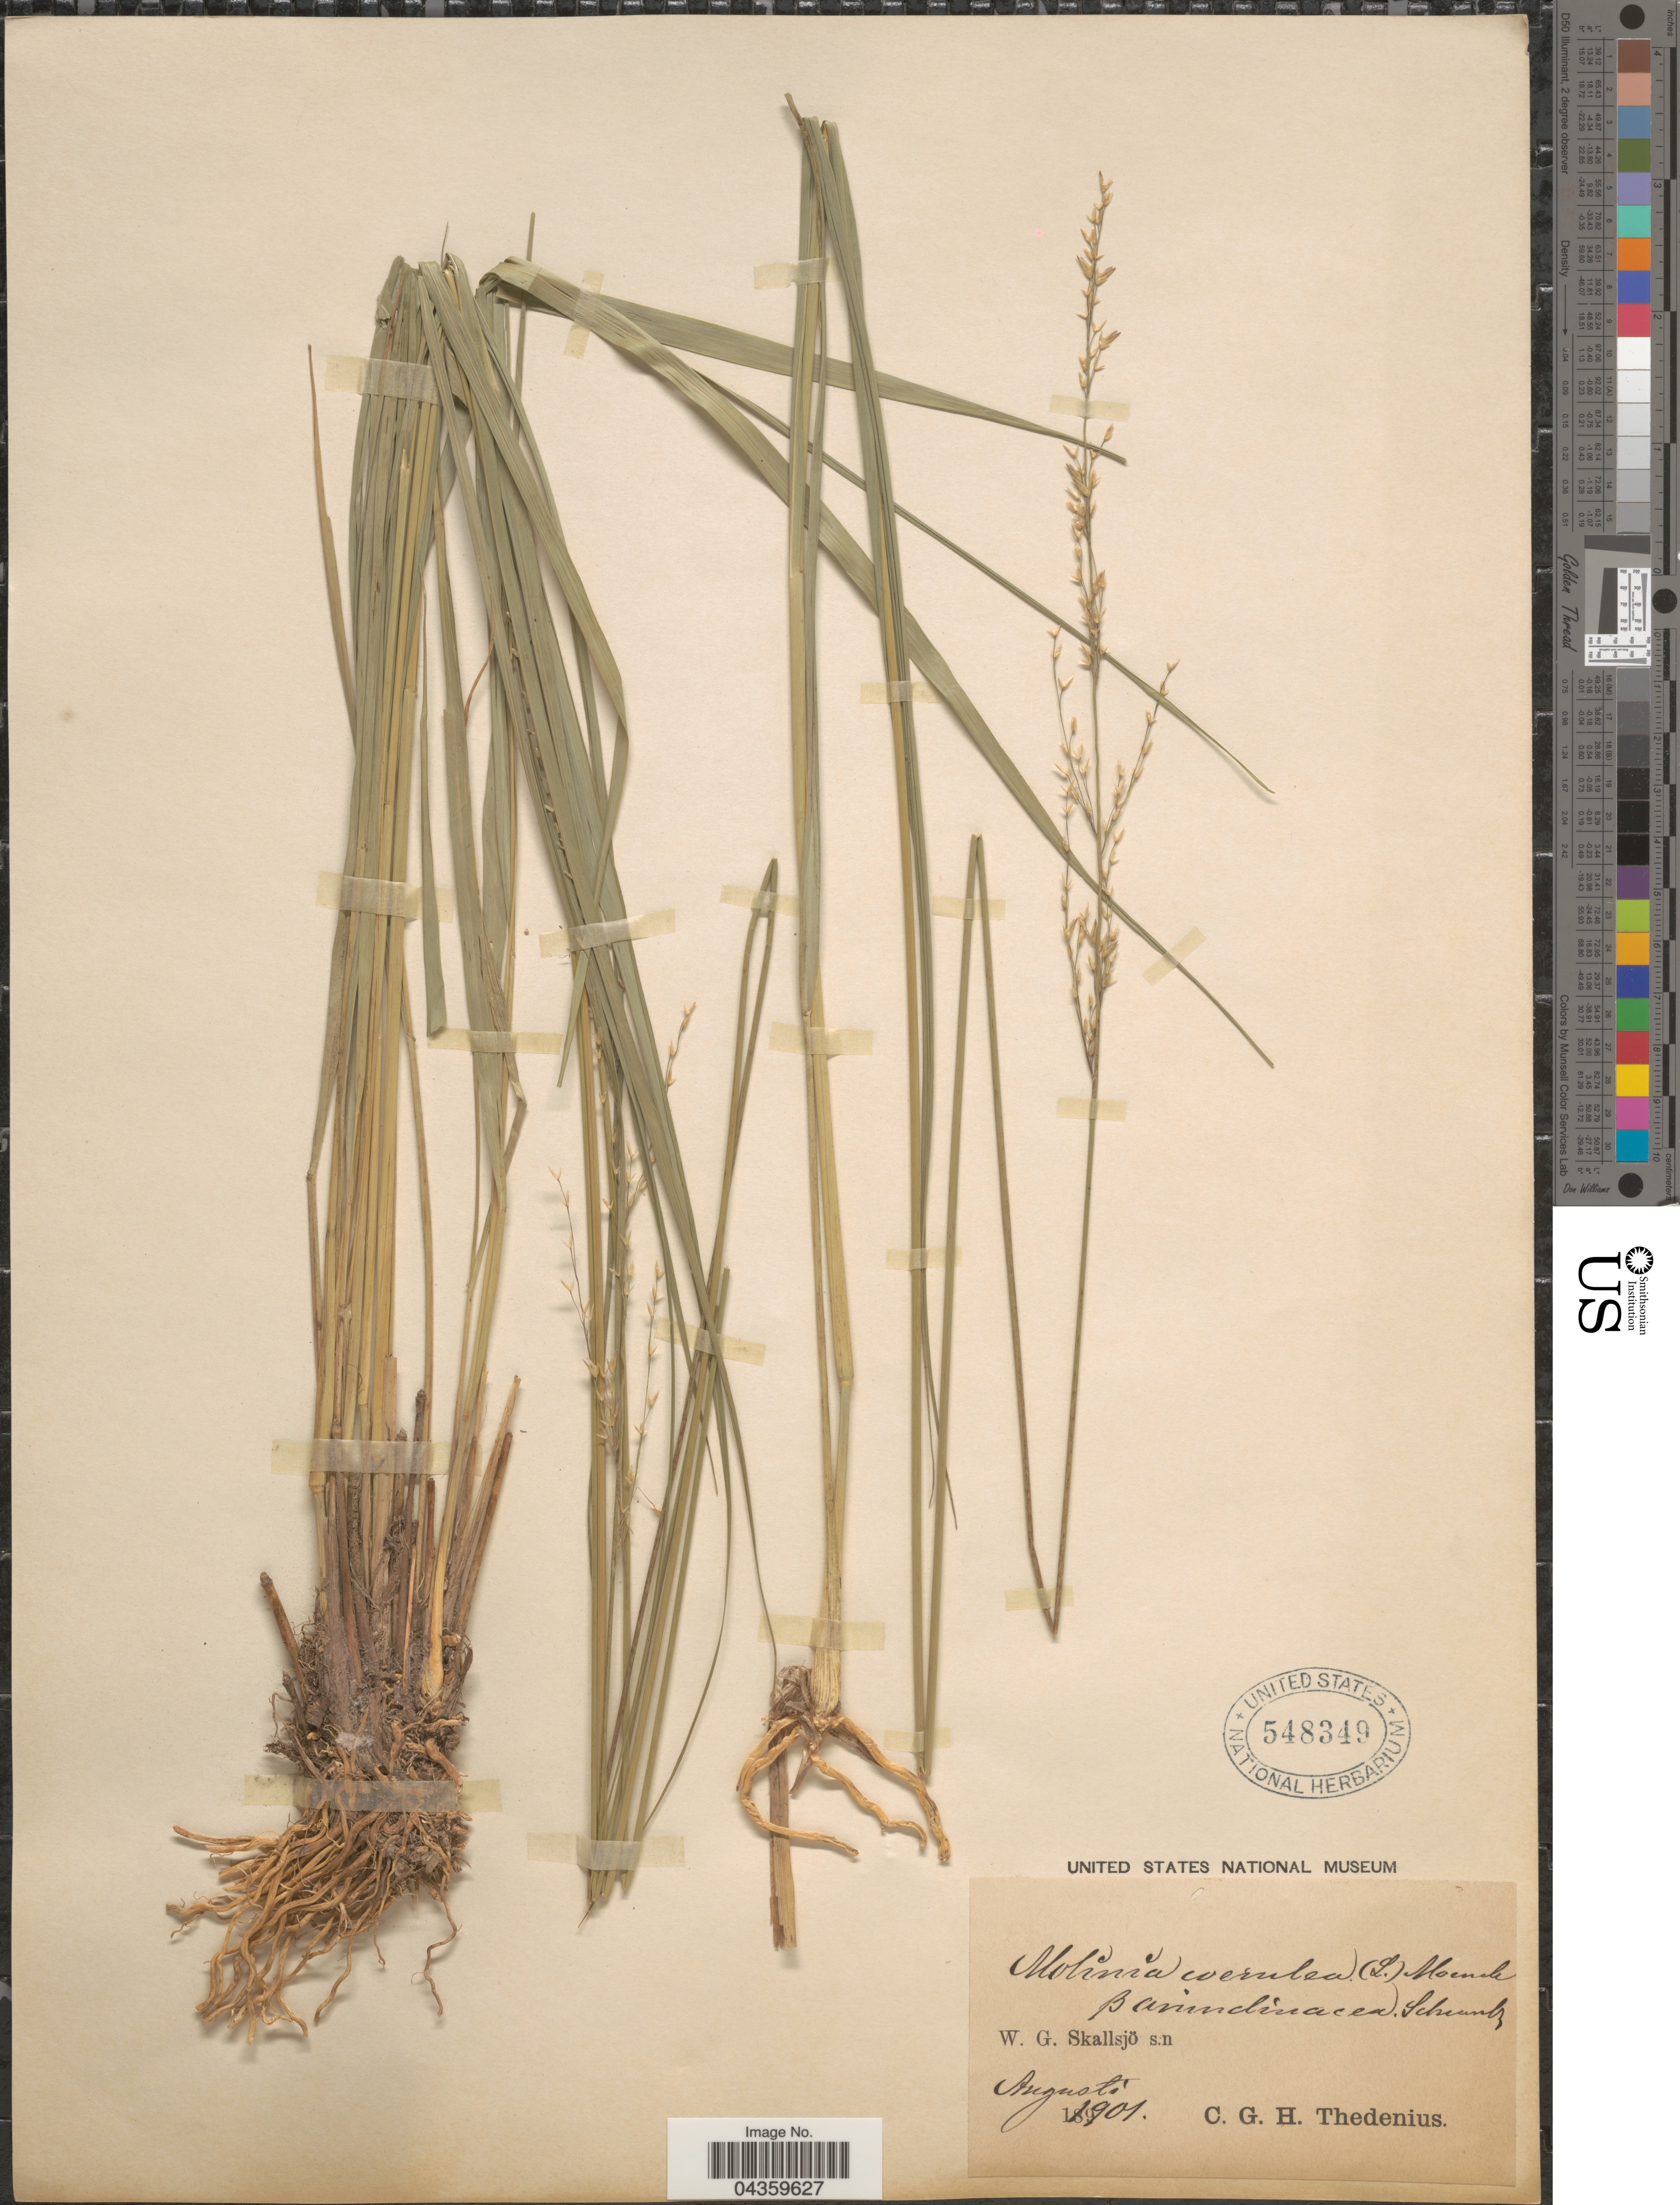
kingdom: Plantae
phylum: Tracheophyta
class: Liliopsida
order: Poales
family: Poaceae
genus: Molinia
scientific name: Molinia caerulea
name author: (L.) Moench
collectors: C. Thedenius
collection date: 1901-08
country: Sweden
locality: W.G. Skallsjö.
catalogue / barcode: US 548349